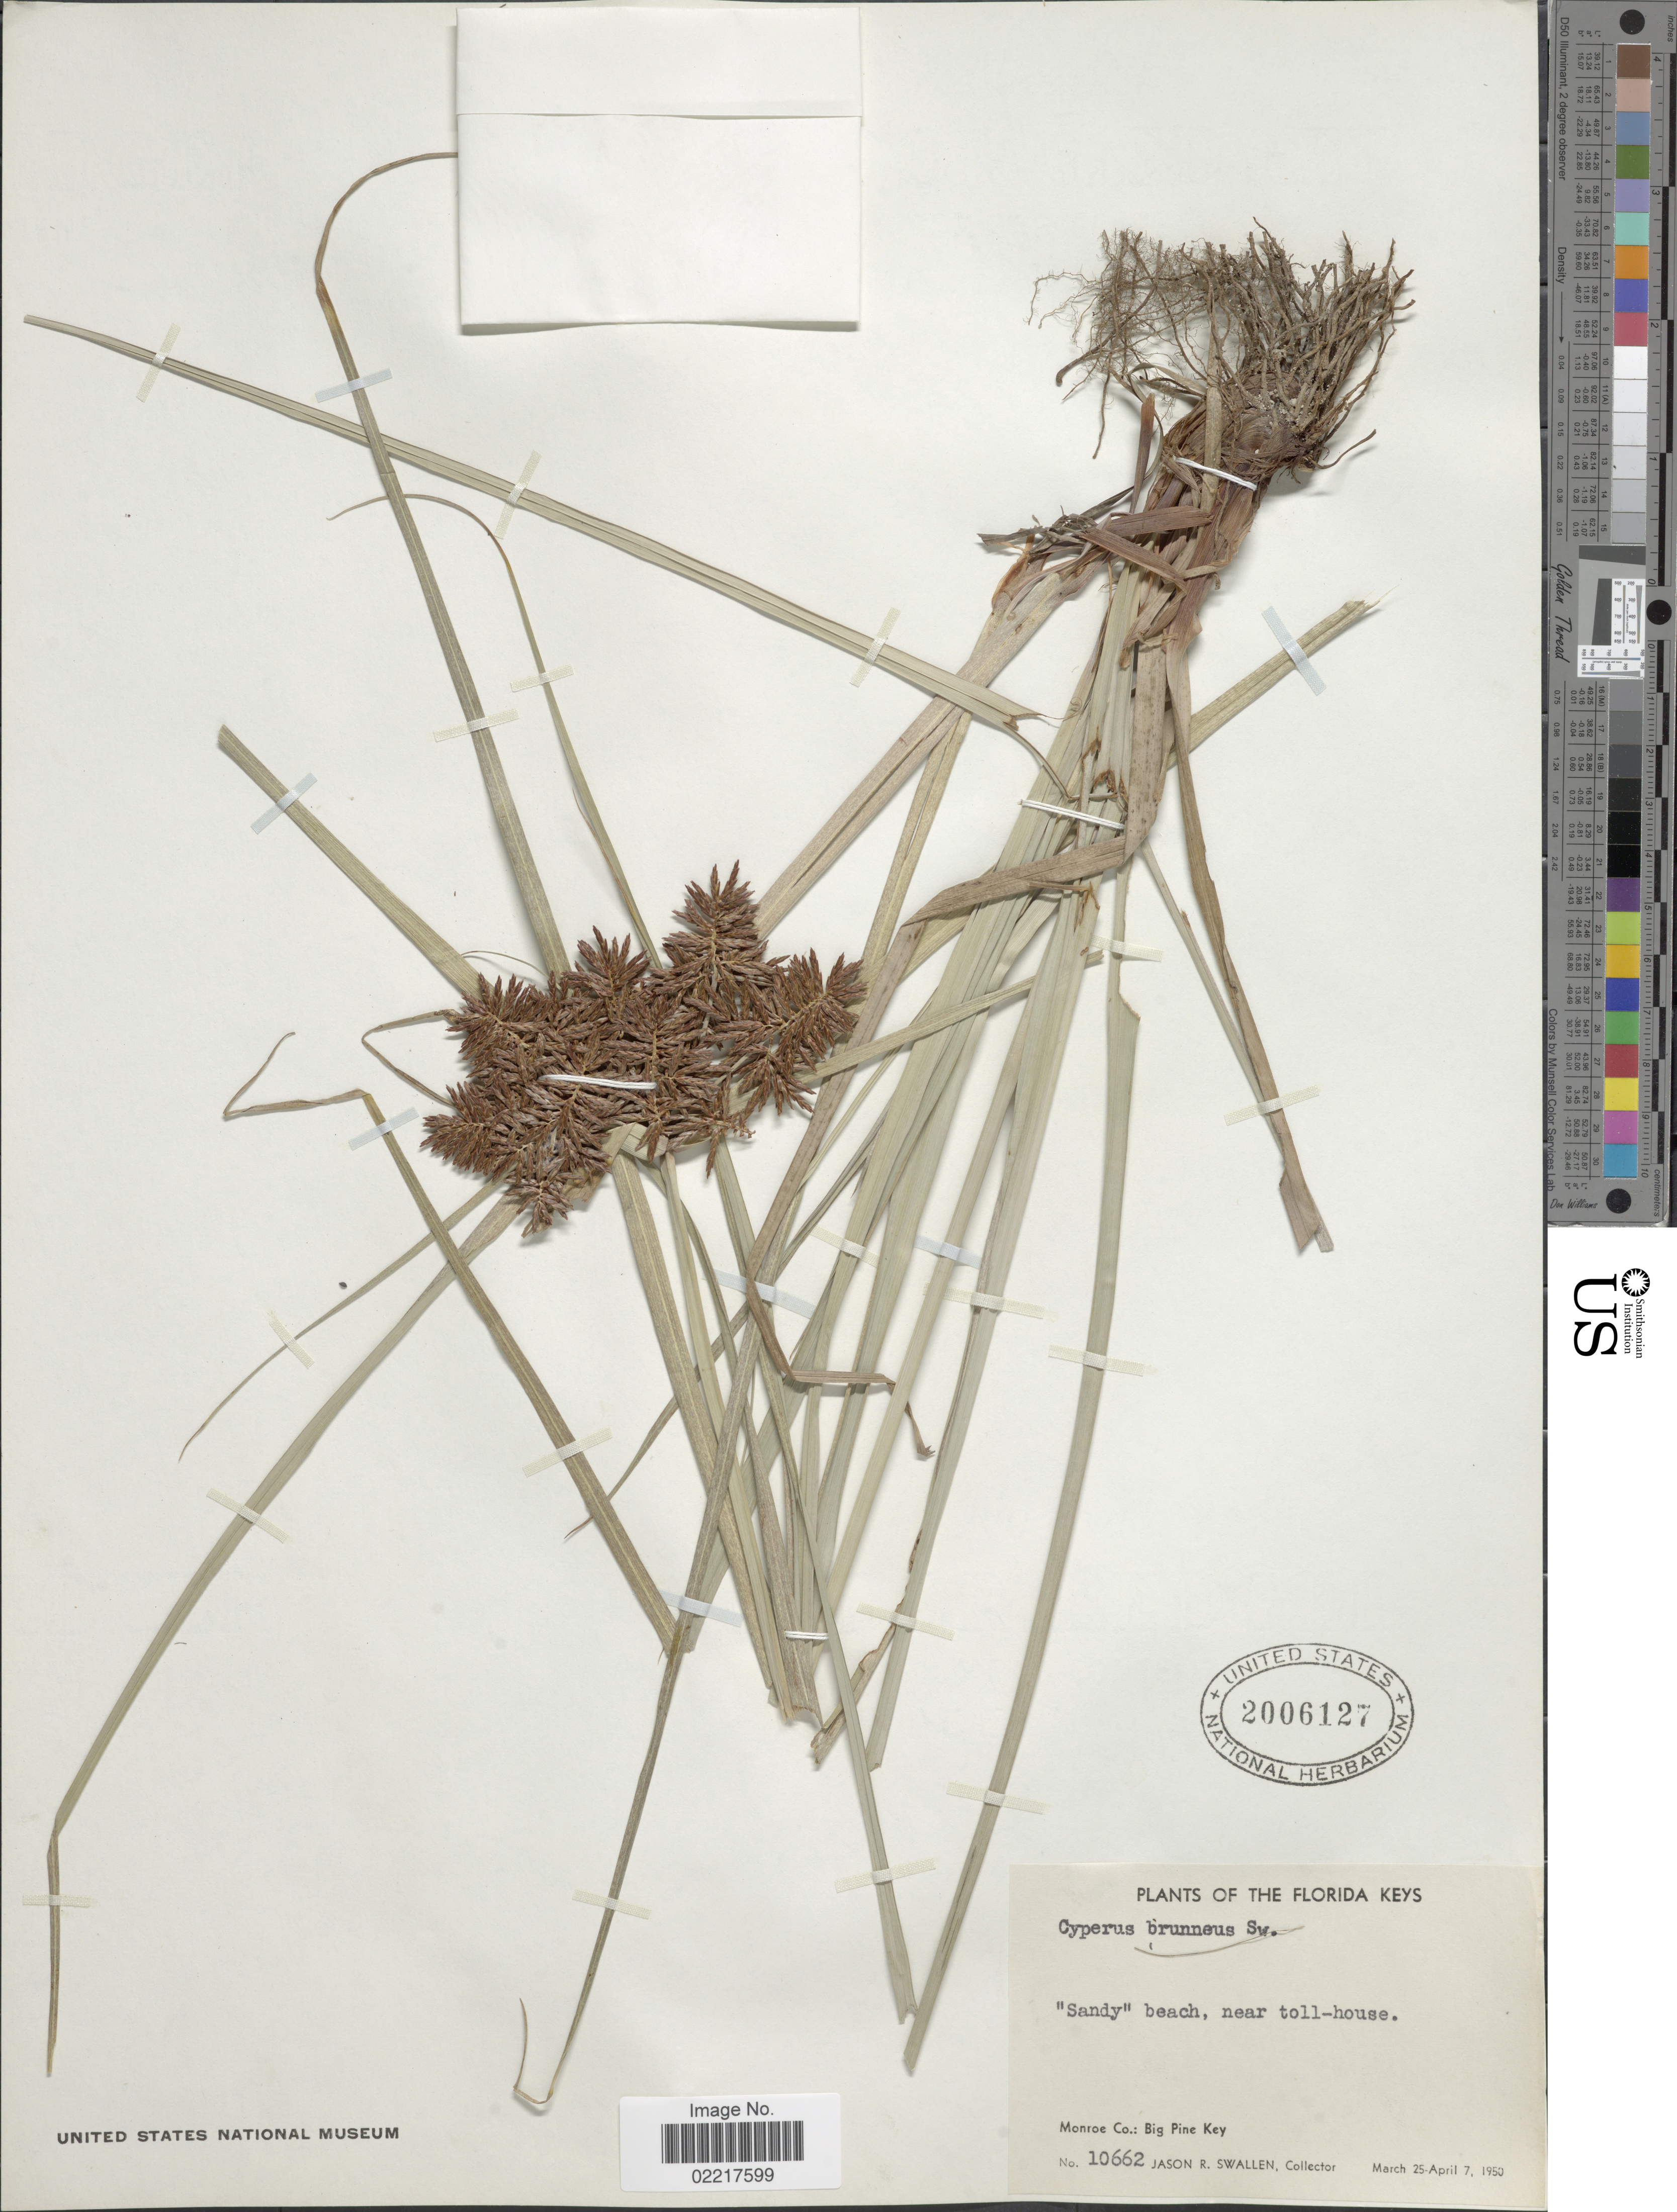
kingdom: Plantae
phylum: Tracheophyta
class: Liliopsida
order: Poales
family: Cyperaceae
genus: Cyperus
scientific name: Cyperus planifolius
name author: Rich.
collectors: J. R. Swallen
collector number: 10662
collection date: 1950-03-25/1950-04-07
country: United States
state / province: Florida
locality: The Florida Keys, 'Sandy' beach, near toll-house, Monroe County.: Big Pine Key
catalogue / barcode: US 2006127